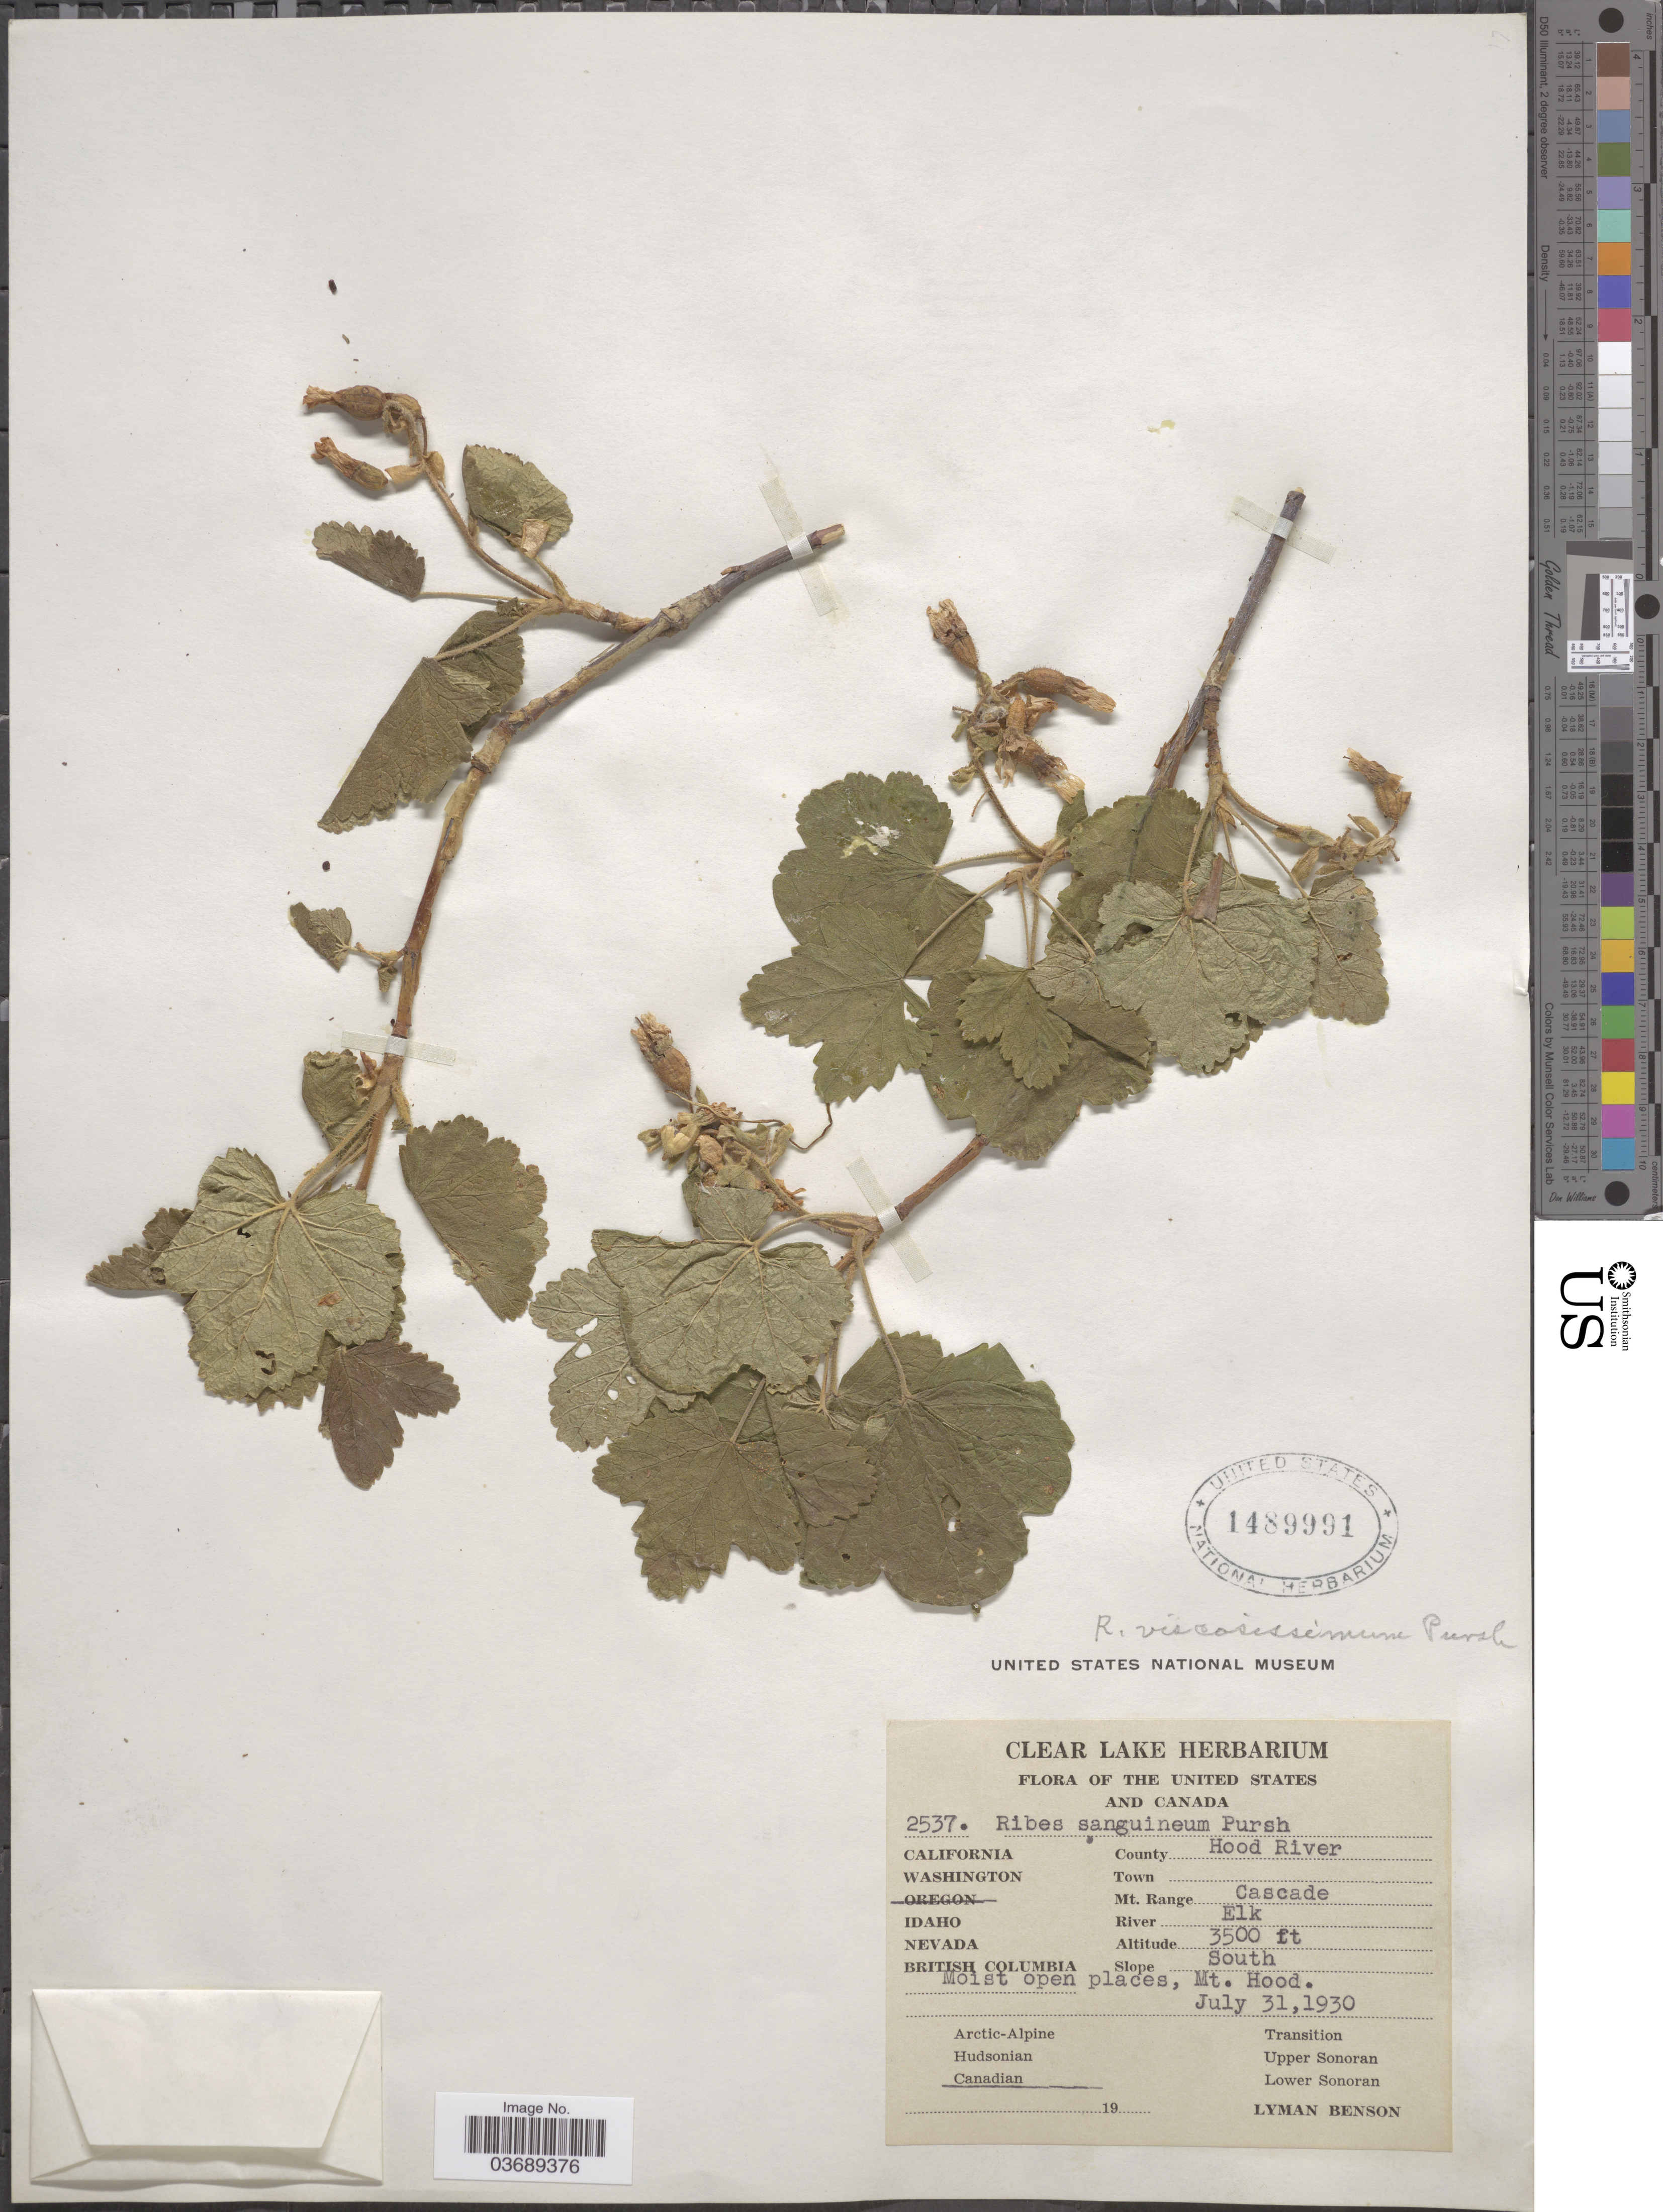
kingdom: Plantae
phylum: Tracheophyta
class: Magnoliopsida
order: Saxifragales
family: Grossulariaceae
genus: Ribes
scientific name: Ribes viscosissimum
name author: Pursh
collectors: L. D. Benson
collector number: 2537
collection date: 1930-07-31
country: United States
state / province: Oregon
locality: County Hood River. Mt. Range Cascade. River Elk. Slope South. Mt. Hood.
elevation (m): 1067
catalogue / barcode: US 1489991